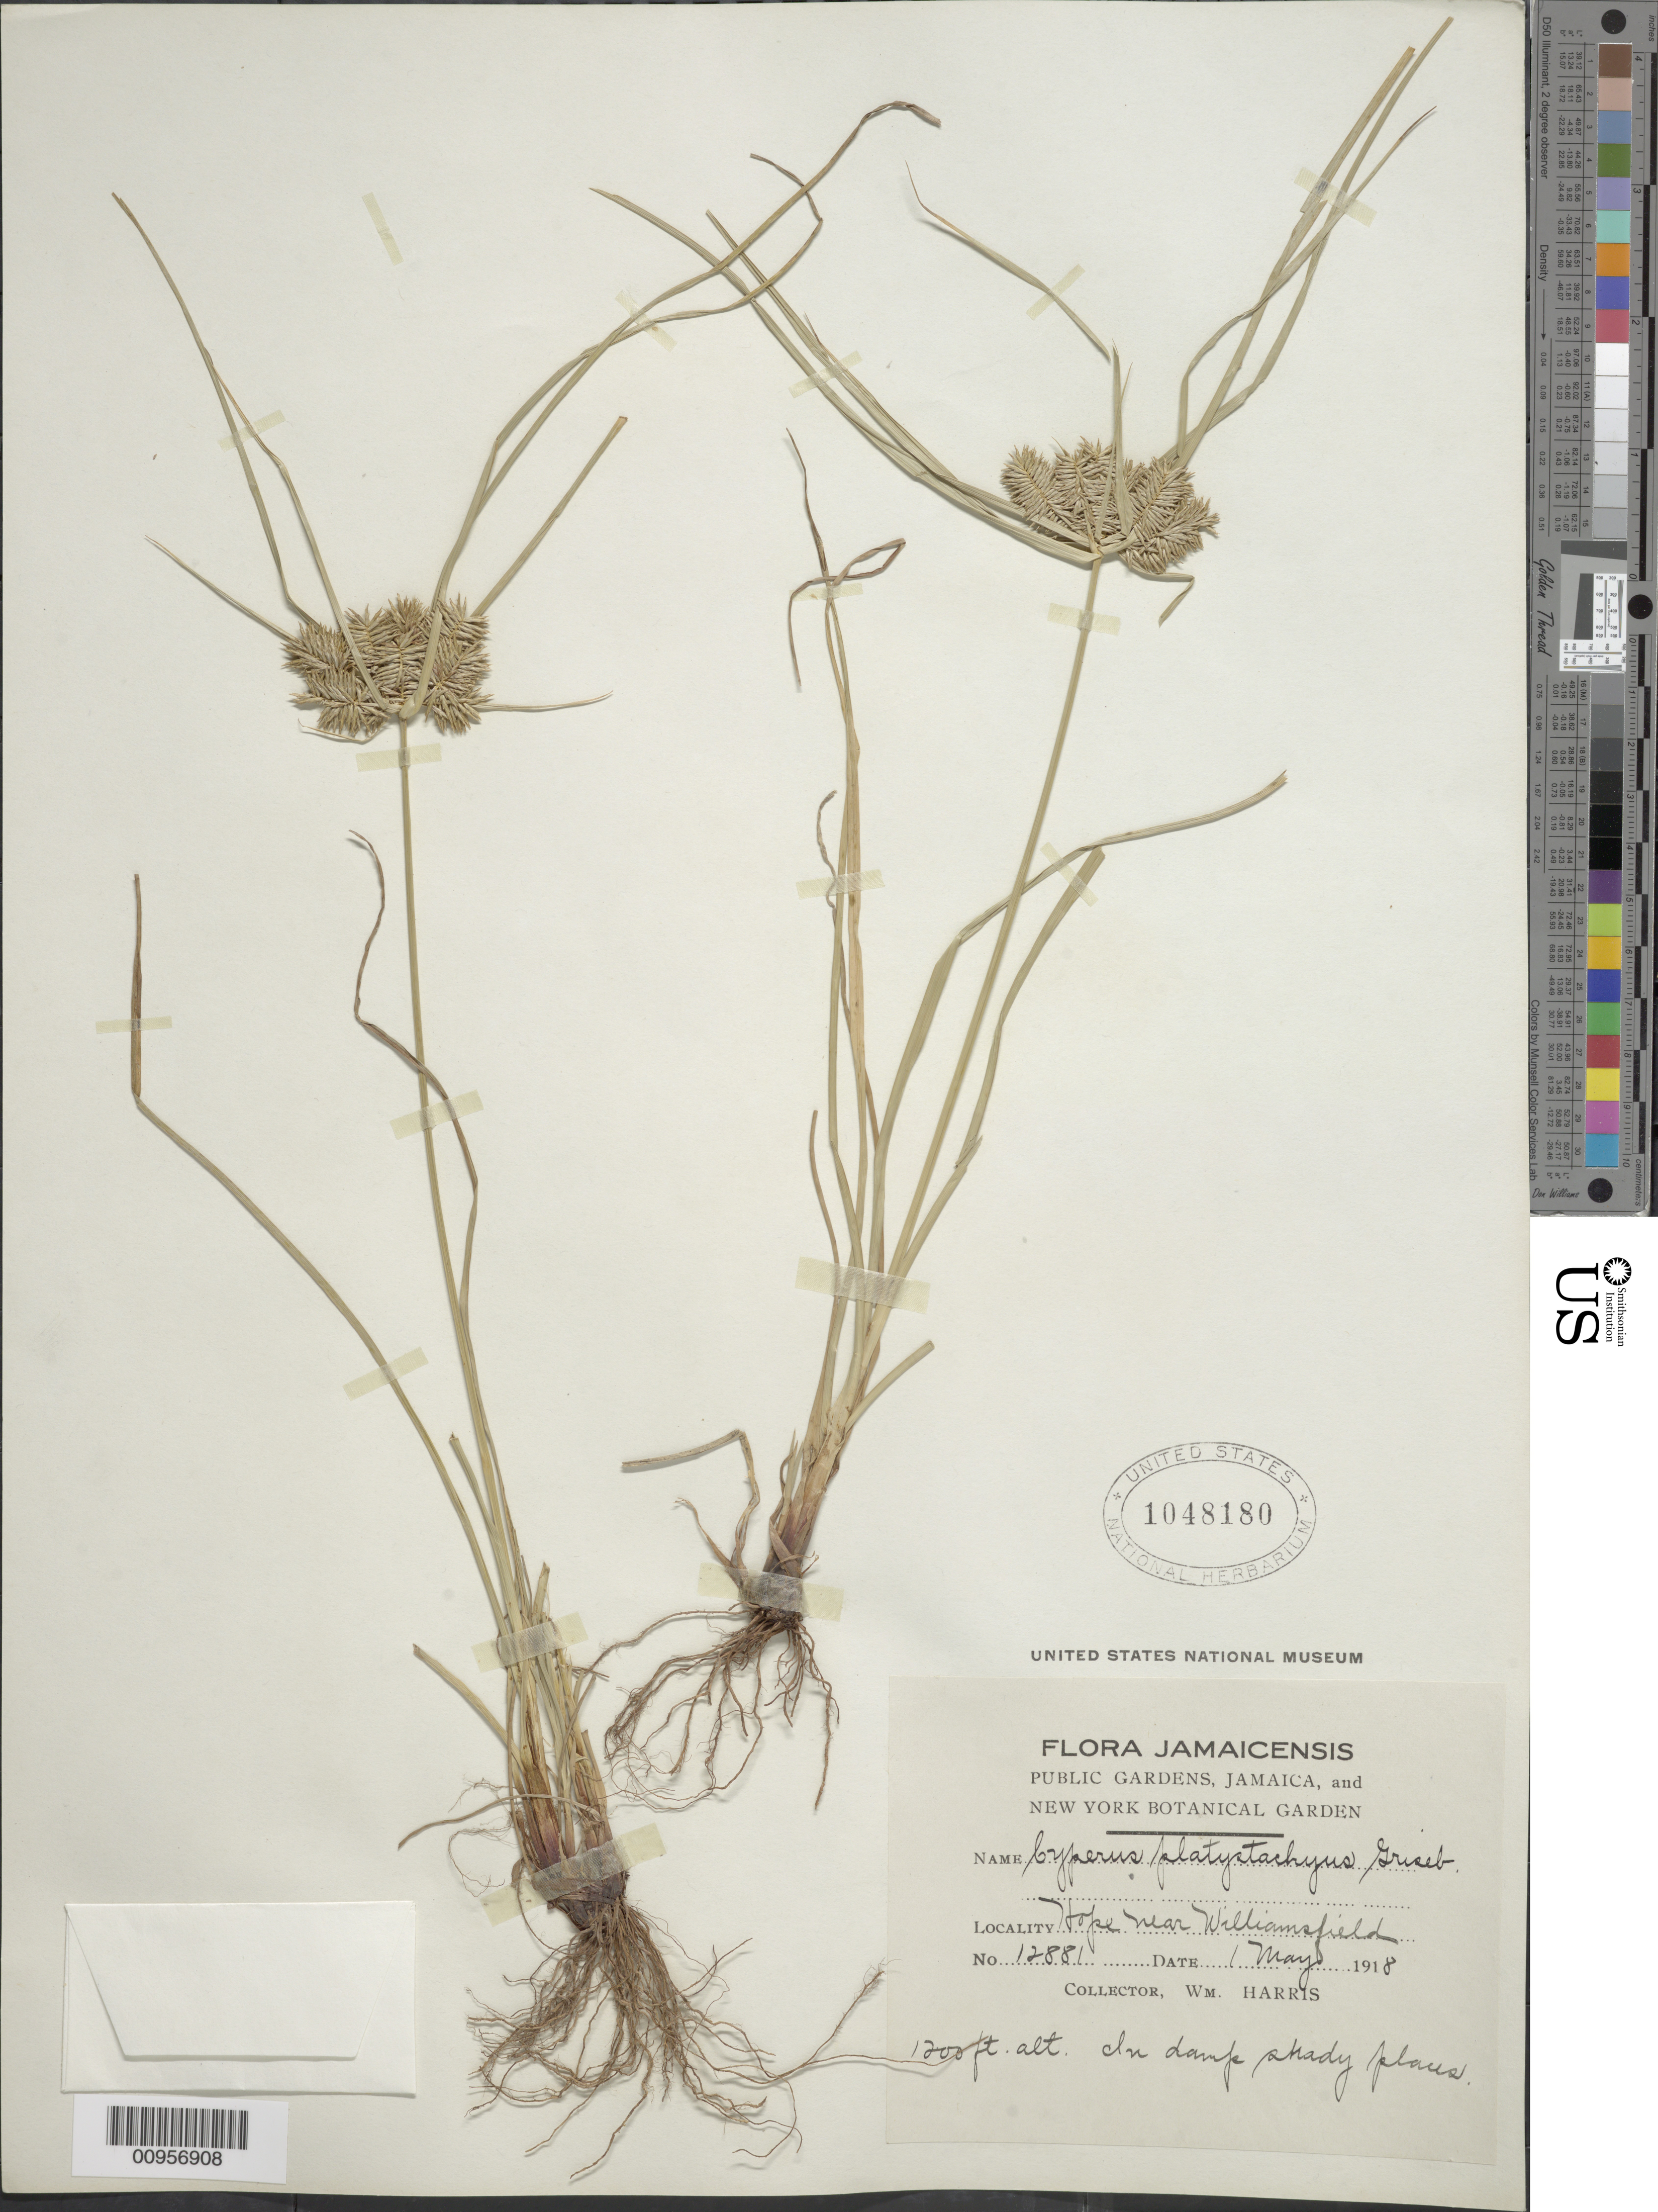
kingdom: Plantae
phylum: Tracheophyta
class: Liliopsida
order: Poales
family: Cyperaceae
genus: Cyperus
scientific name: Cyperus tenuis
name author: Sw.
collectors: W. H. Harris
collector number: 12881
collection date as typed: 01 May 1918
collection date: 1918-05-01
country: Jamaica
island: Jamaica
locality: Hope near Williamsfield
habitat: In damp shady places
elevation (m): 366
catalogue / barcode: US 1048180